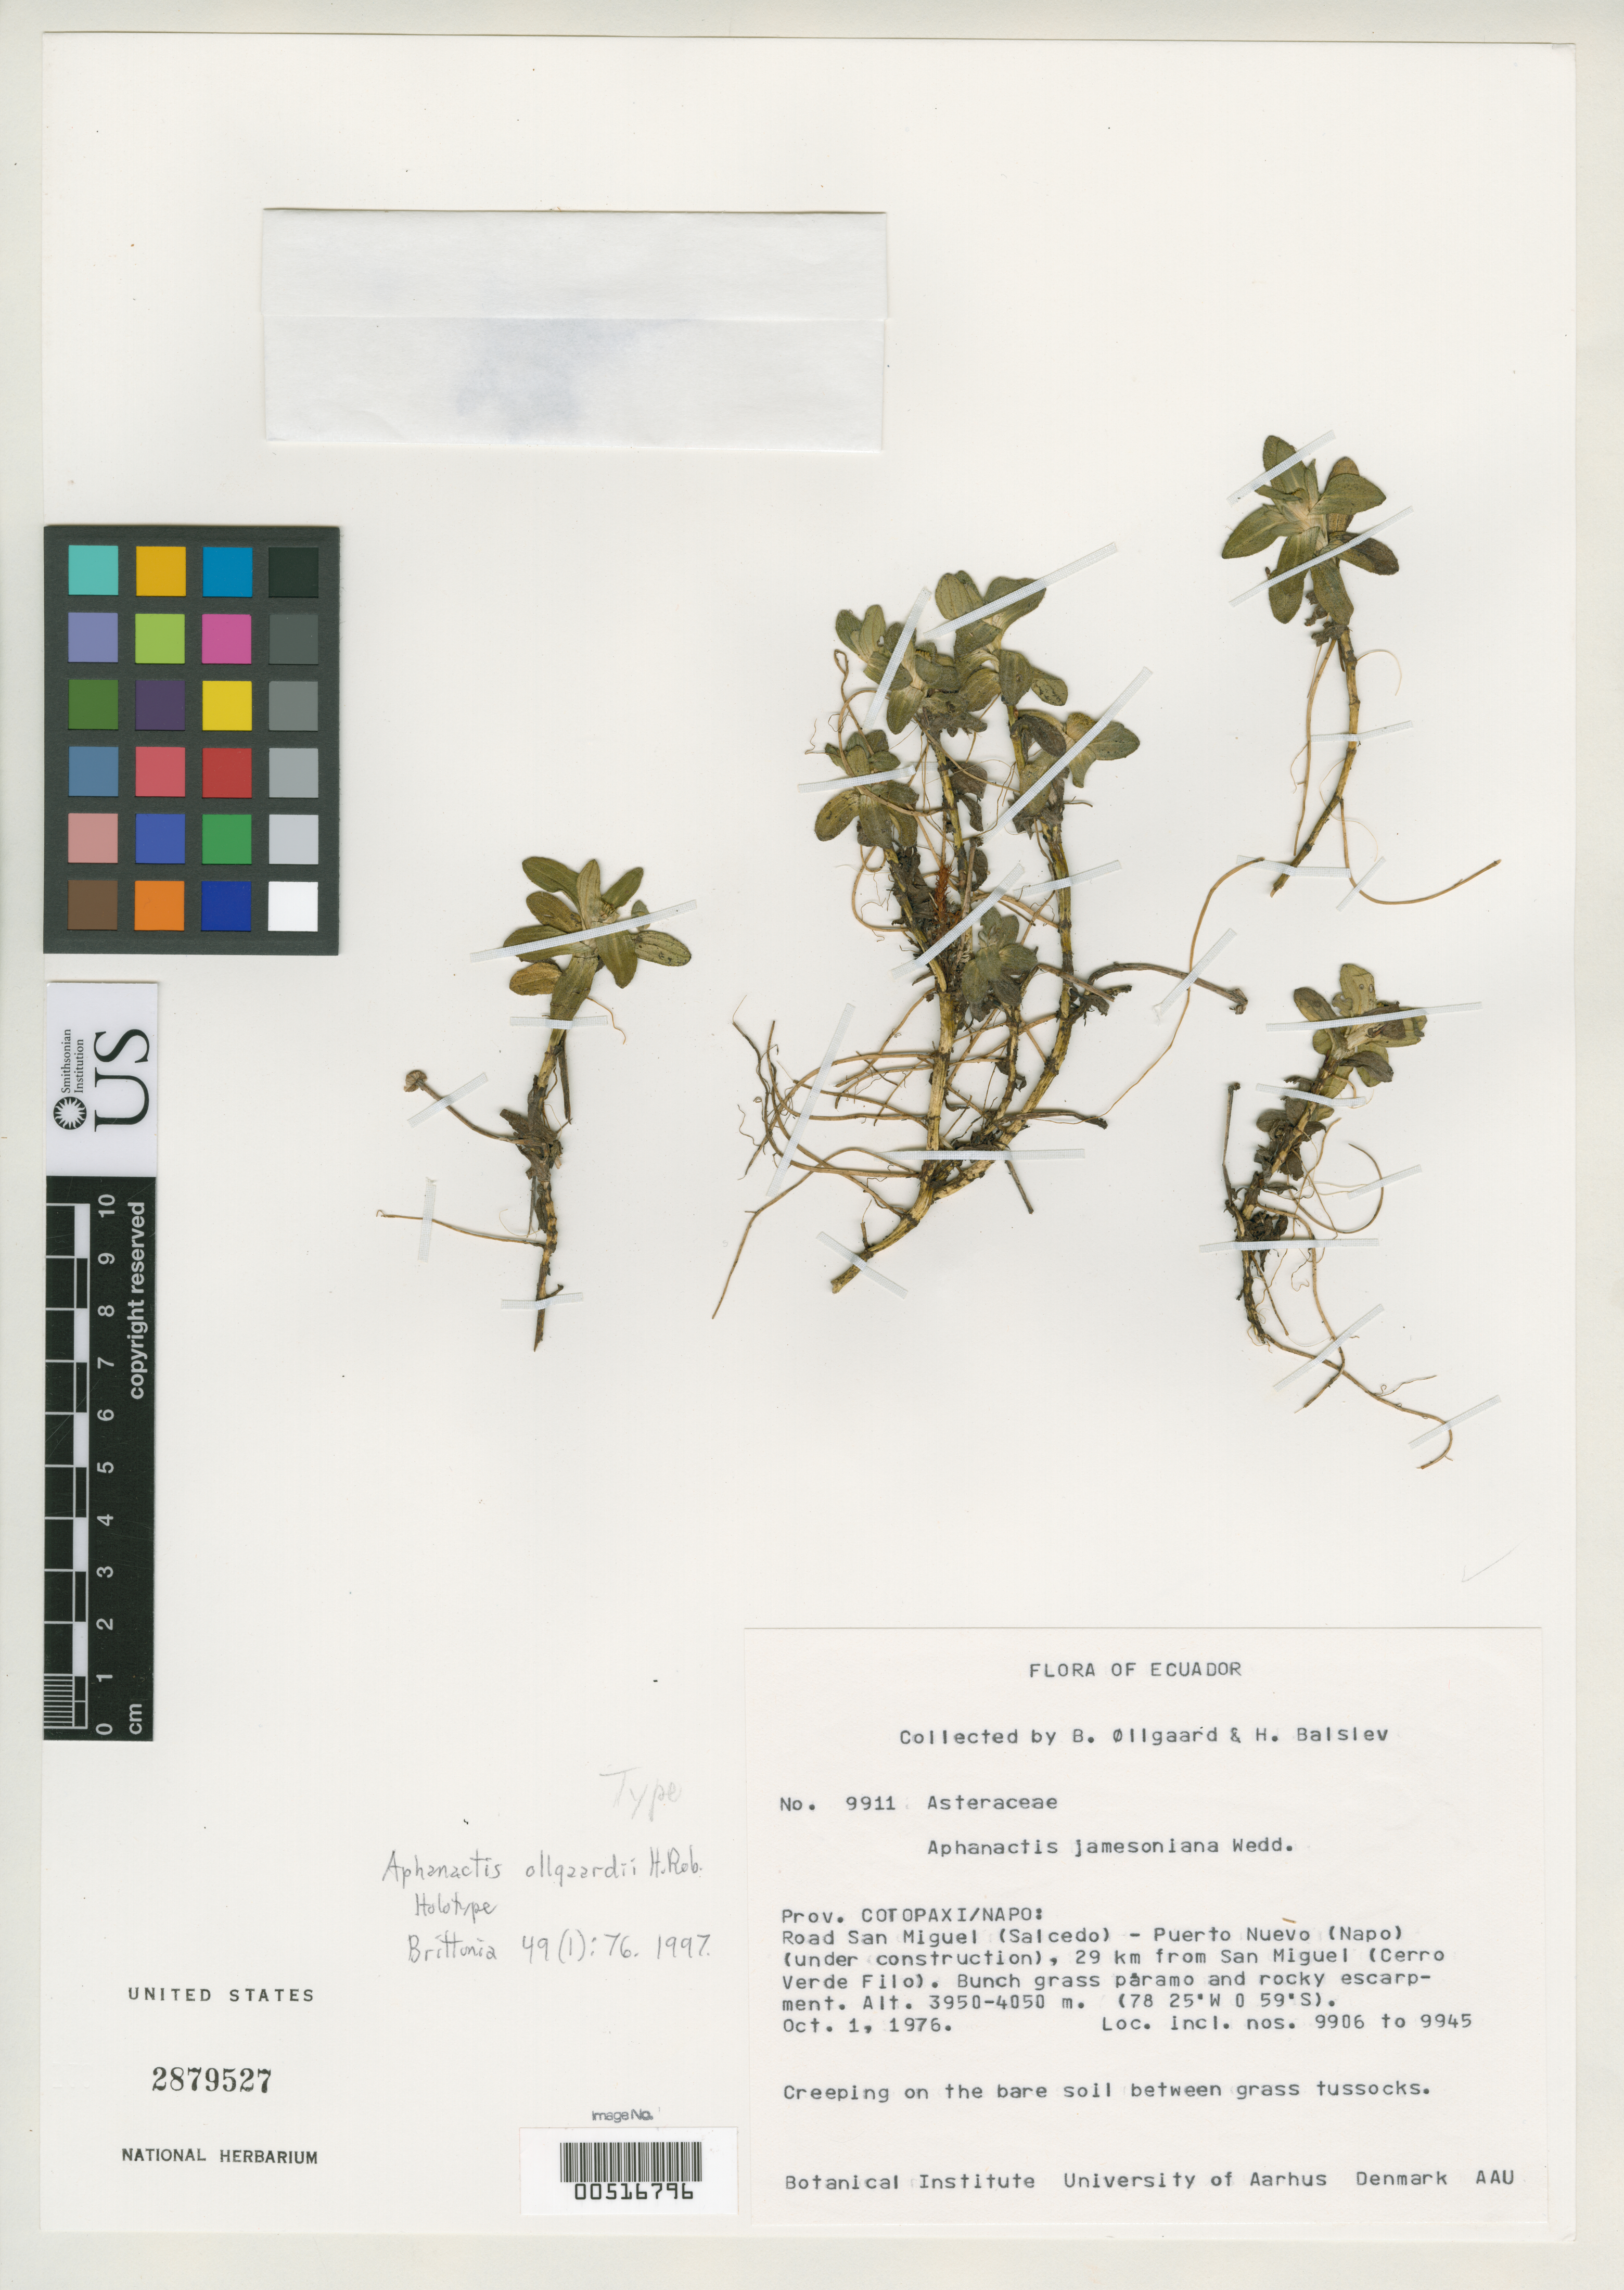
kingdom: Plantae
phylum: Tracheophyta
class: Magnoliopsida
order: Asterales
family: Asteraceae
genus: Aphanactis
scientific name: Aphanactis ollgaardii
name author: H. Rob.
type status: Holotype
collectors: B. Øllgaard & H. Balslev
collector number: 9911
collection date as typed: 01 Oct 1976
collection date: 1976-10-01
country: Ecuador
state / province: Cotopaxi / Napo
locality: Road Sal Miguel (Salcedo) - Puerto Nuevo (Napo) under construction, 29 km from Sal Miguel (Cerro Verde Filo).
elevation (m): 3950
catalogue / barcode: US 2879527